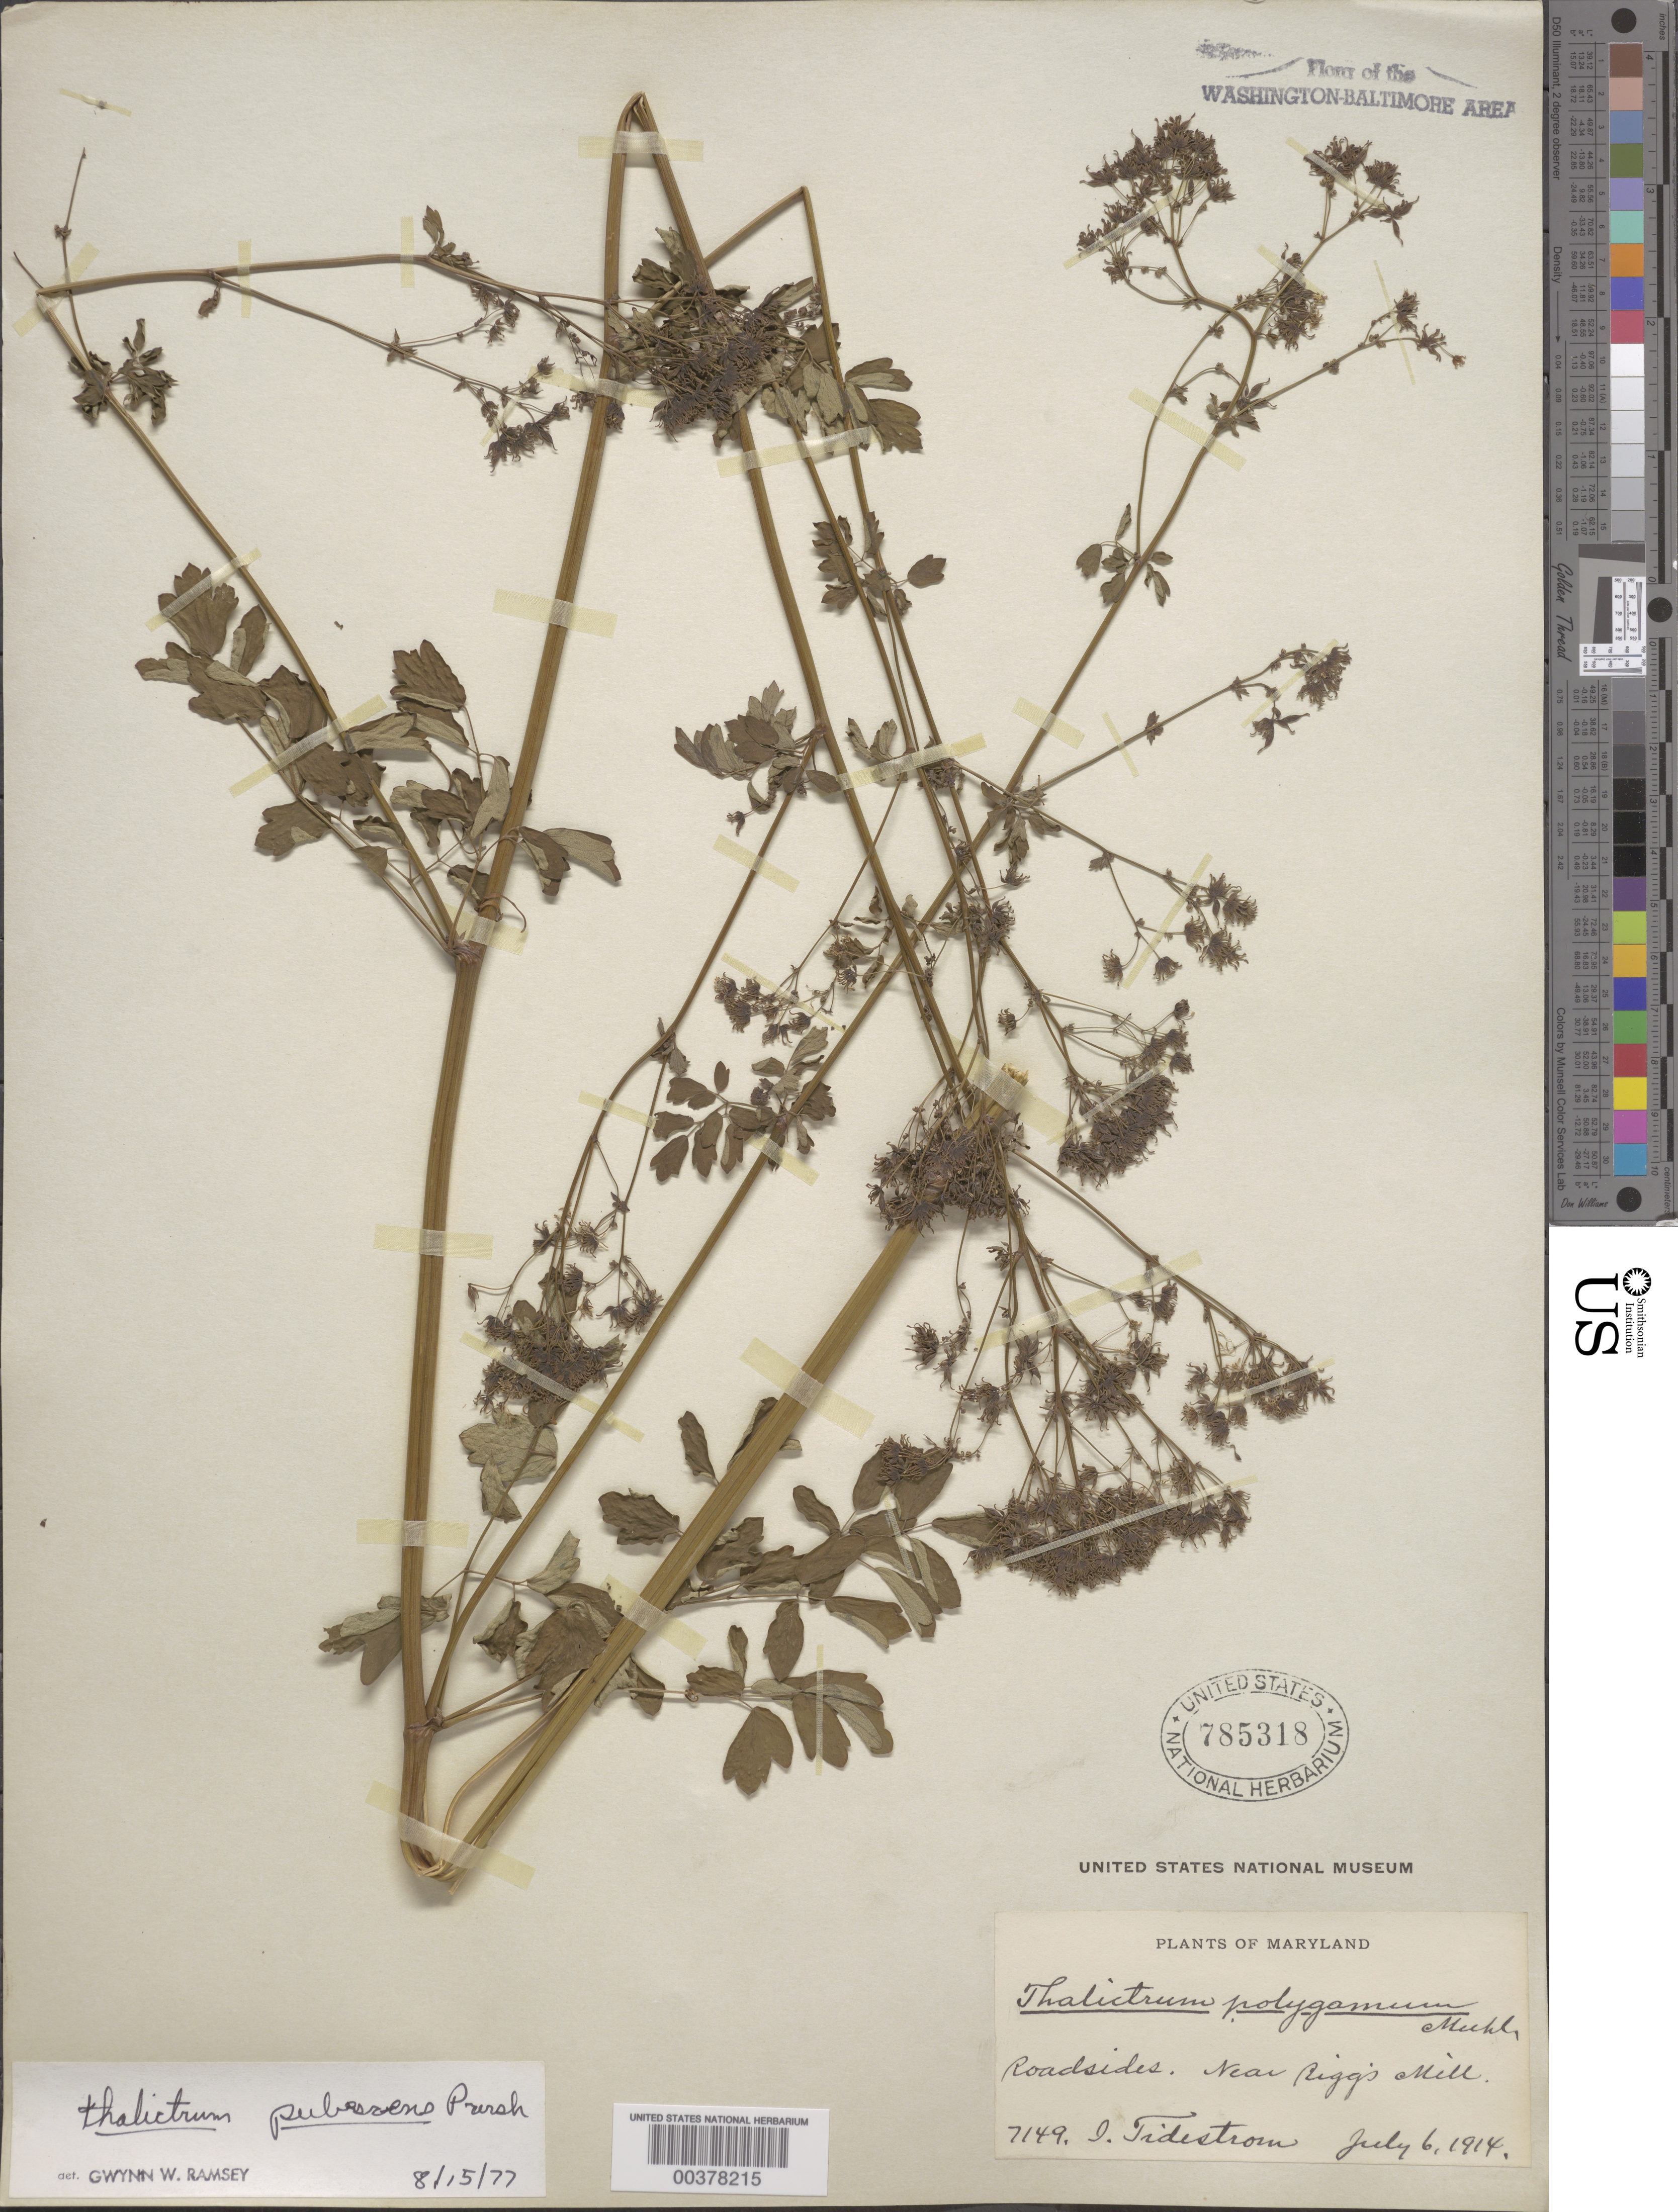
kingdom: Plantae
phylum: Tracheophyta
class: Magnoliopsida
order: Ranunculales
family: Ranunculaceae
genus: Thalictrum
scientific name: Thalictrum pubescens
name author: Pursh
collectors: I. F. Tidestrom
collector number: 7149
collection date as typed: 06 Jul 1914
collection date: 1914-07-06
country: United States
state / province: Maryland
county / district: Prince George's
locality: Near Riggs Mill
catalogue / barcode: US 785318